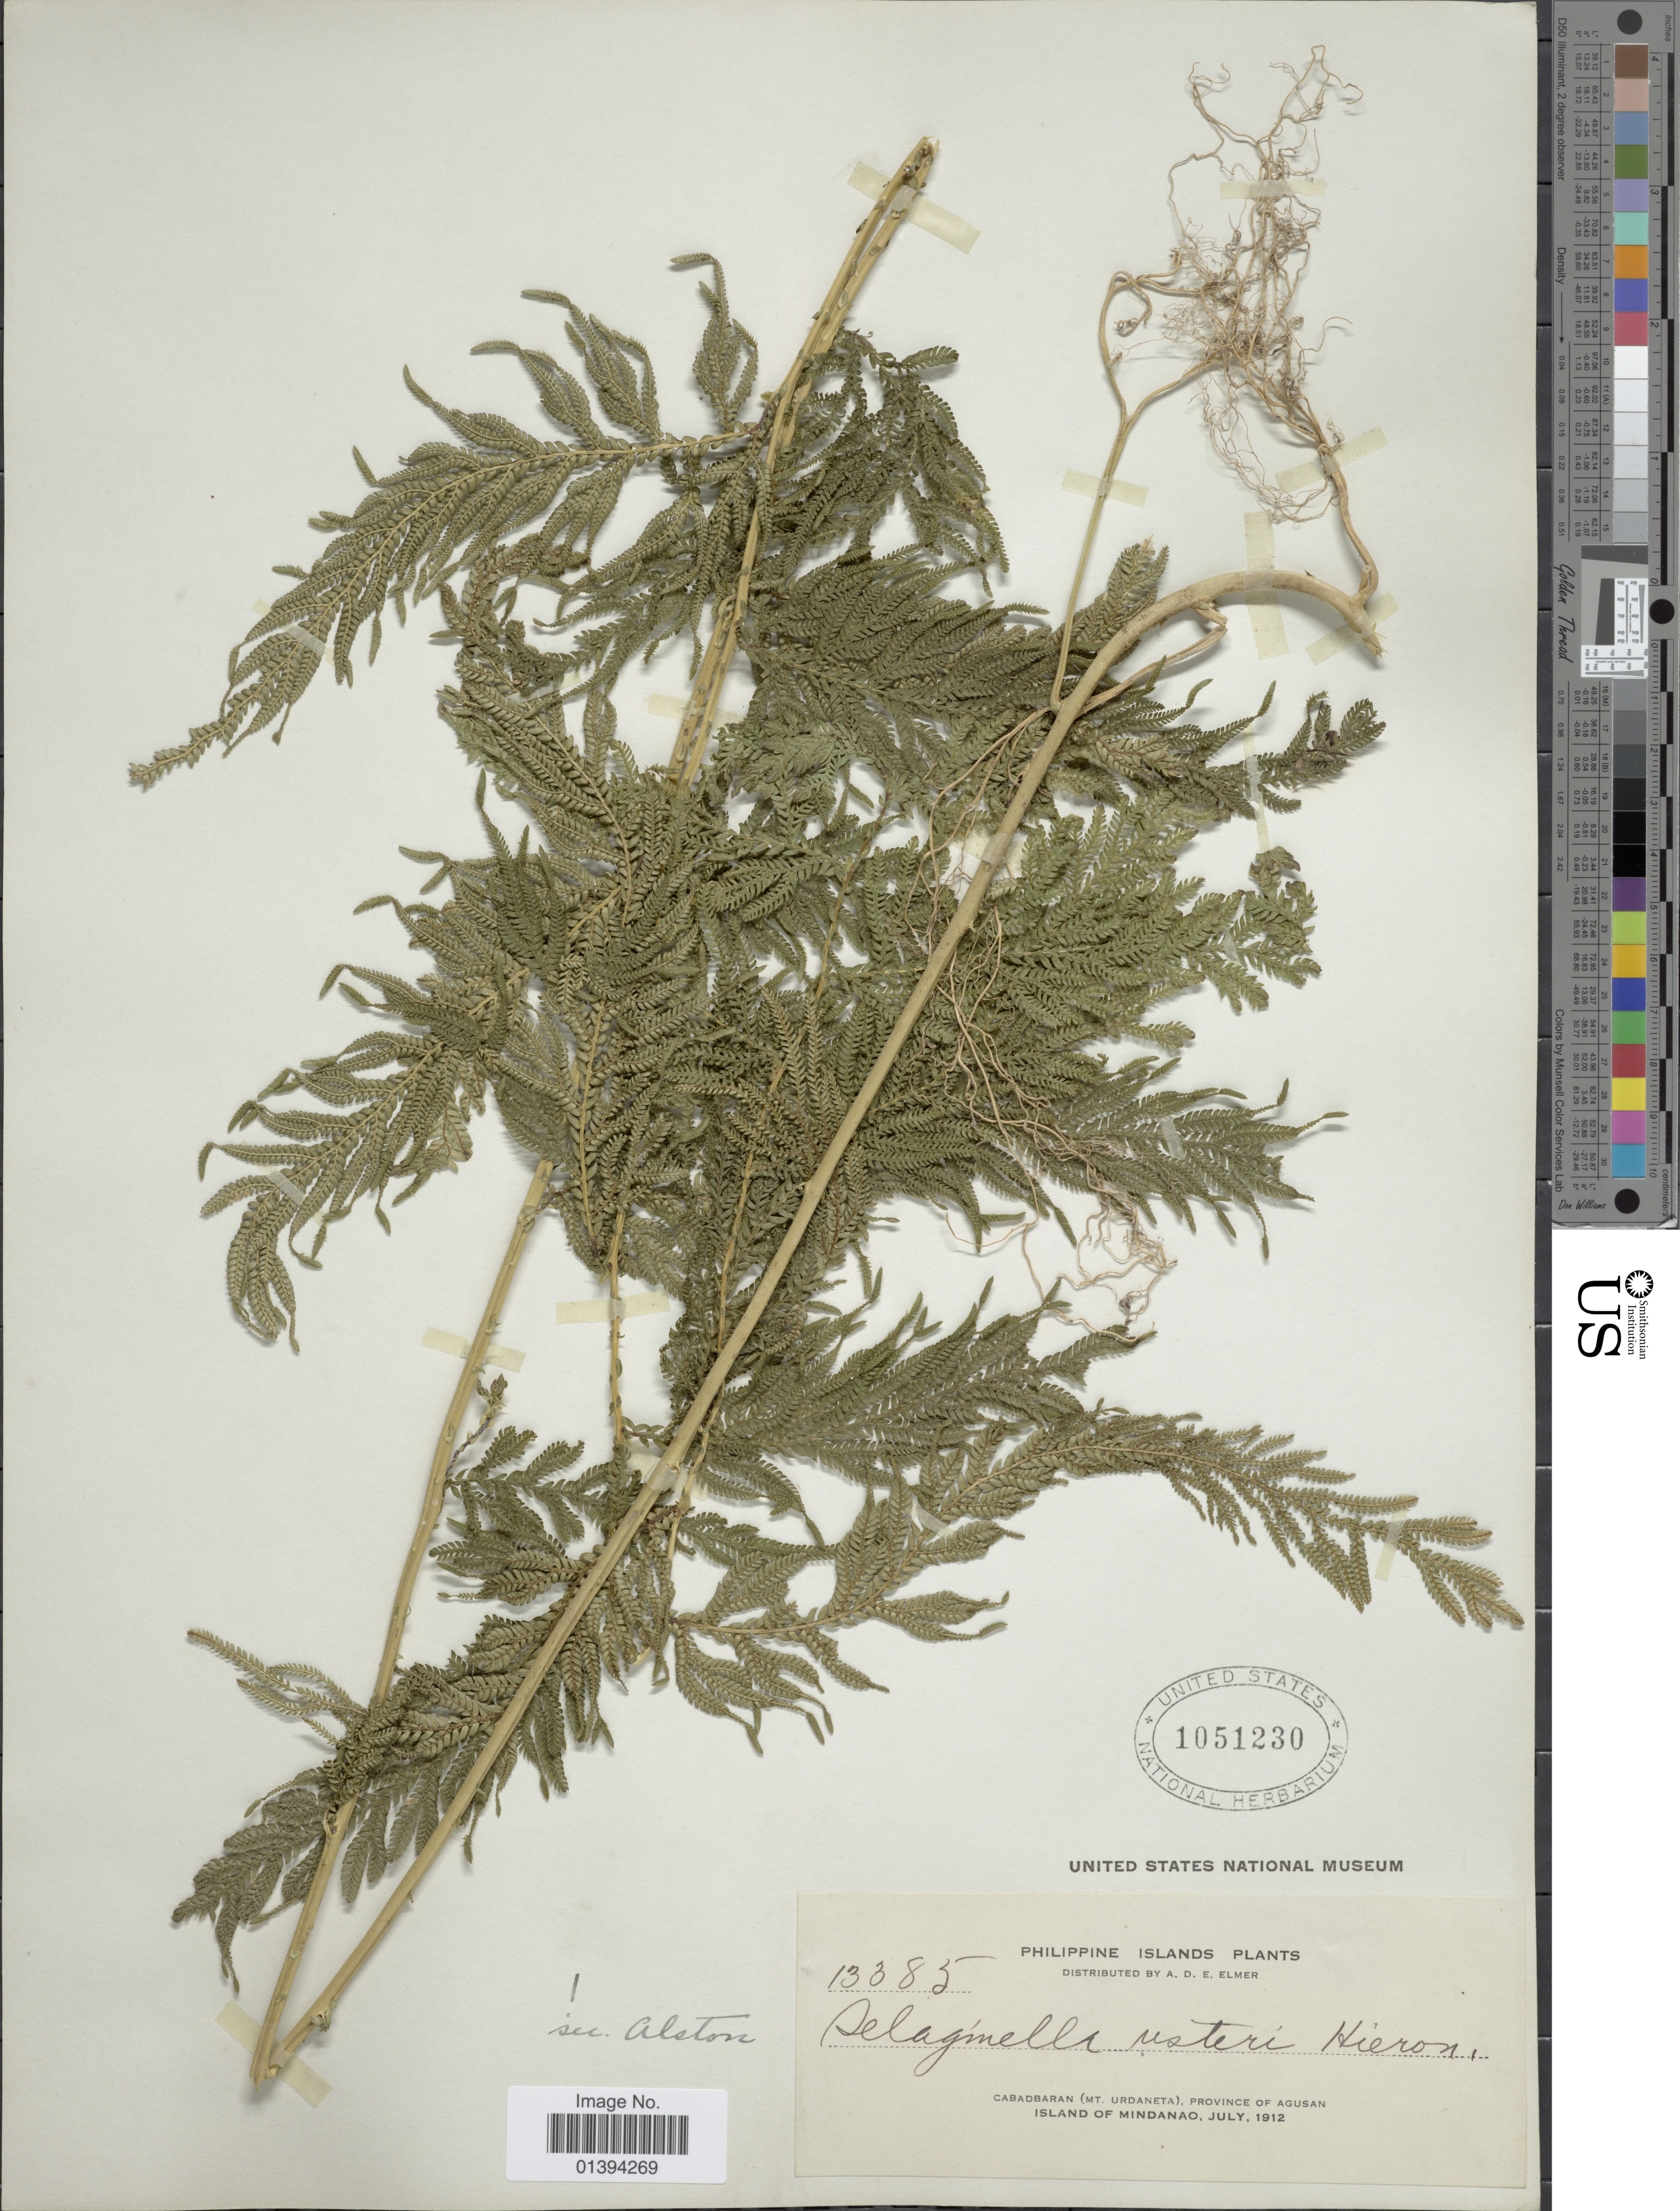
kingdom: Plantae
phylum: Tracheophyta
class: Lycopodiopsida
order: Selaginellales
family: Selaginellaceae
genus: Selaginella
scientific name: Selaginella usterii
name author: Hieron.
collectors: A. D. E. Elmer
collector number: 13385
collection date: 1912-07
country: Philippines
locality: Cabadbaran(Mt. Urdaneta), province of Agusan, Island of Mindanao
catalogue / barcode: US 1051230